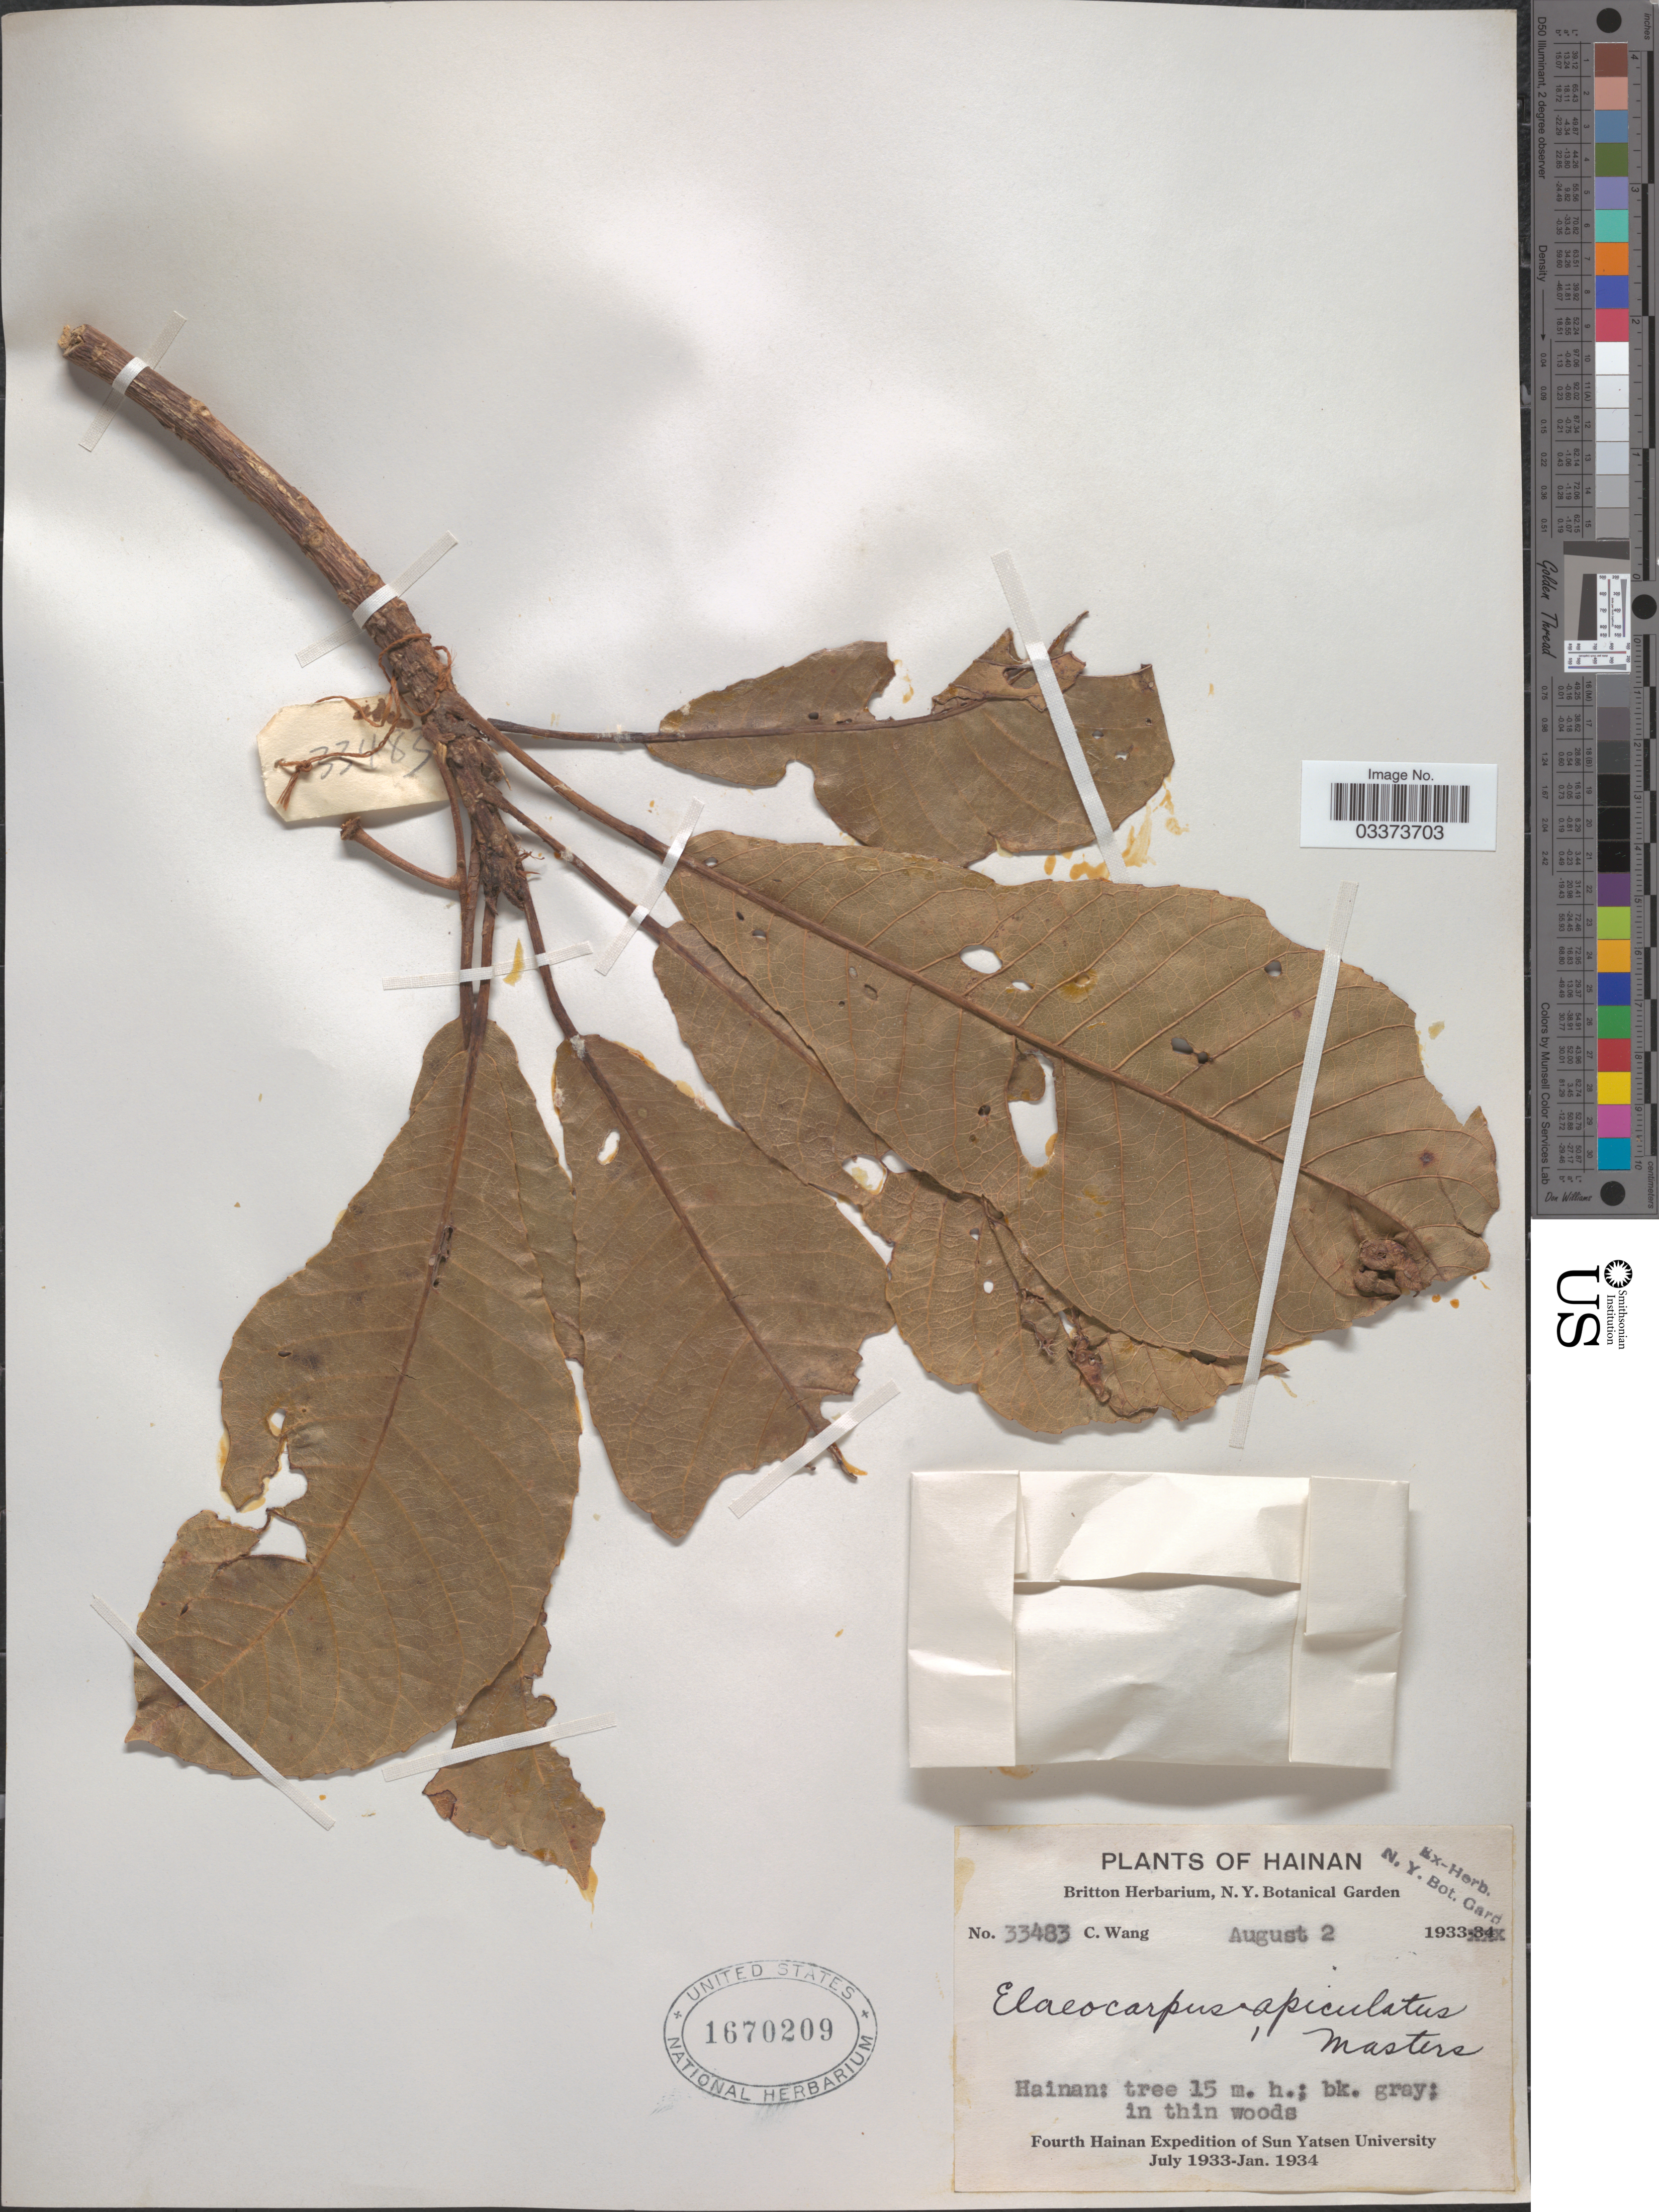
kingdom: Plantae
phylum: Tracheophyta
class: Magnoliopsida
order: Oxalidales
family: Elaeocarpaceae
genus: Elaeocarpus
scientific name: Elaeocarpus apiculatus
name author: Mast.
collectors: C. Wang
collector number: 33483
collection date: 1933-08-02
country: China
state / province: Hainan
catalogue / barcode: US 1670209